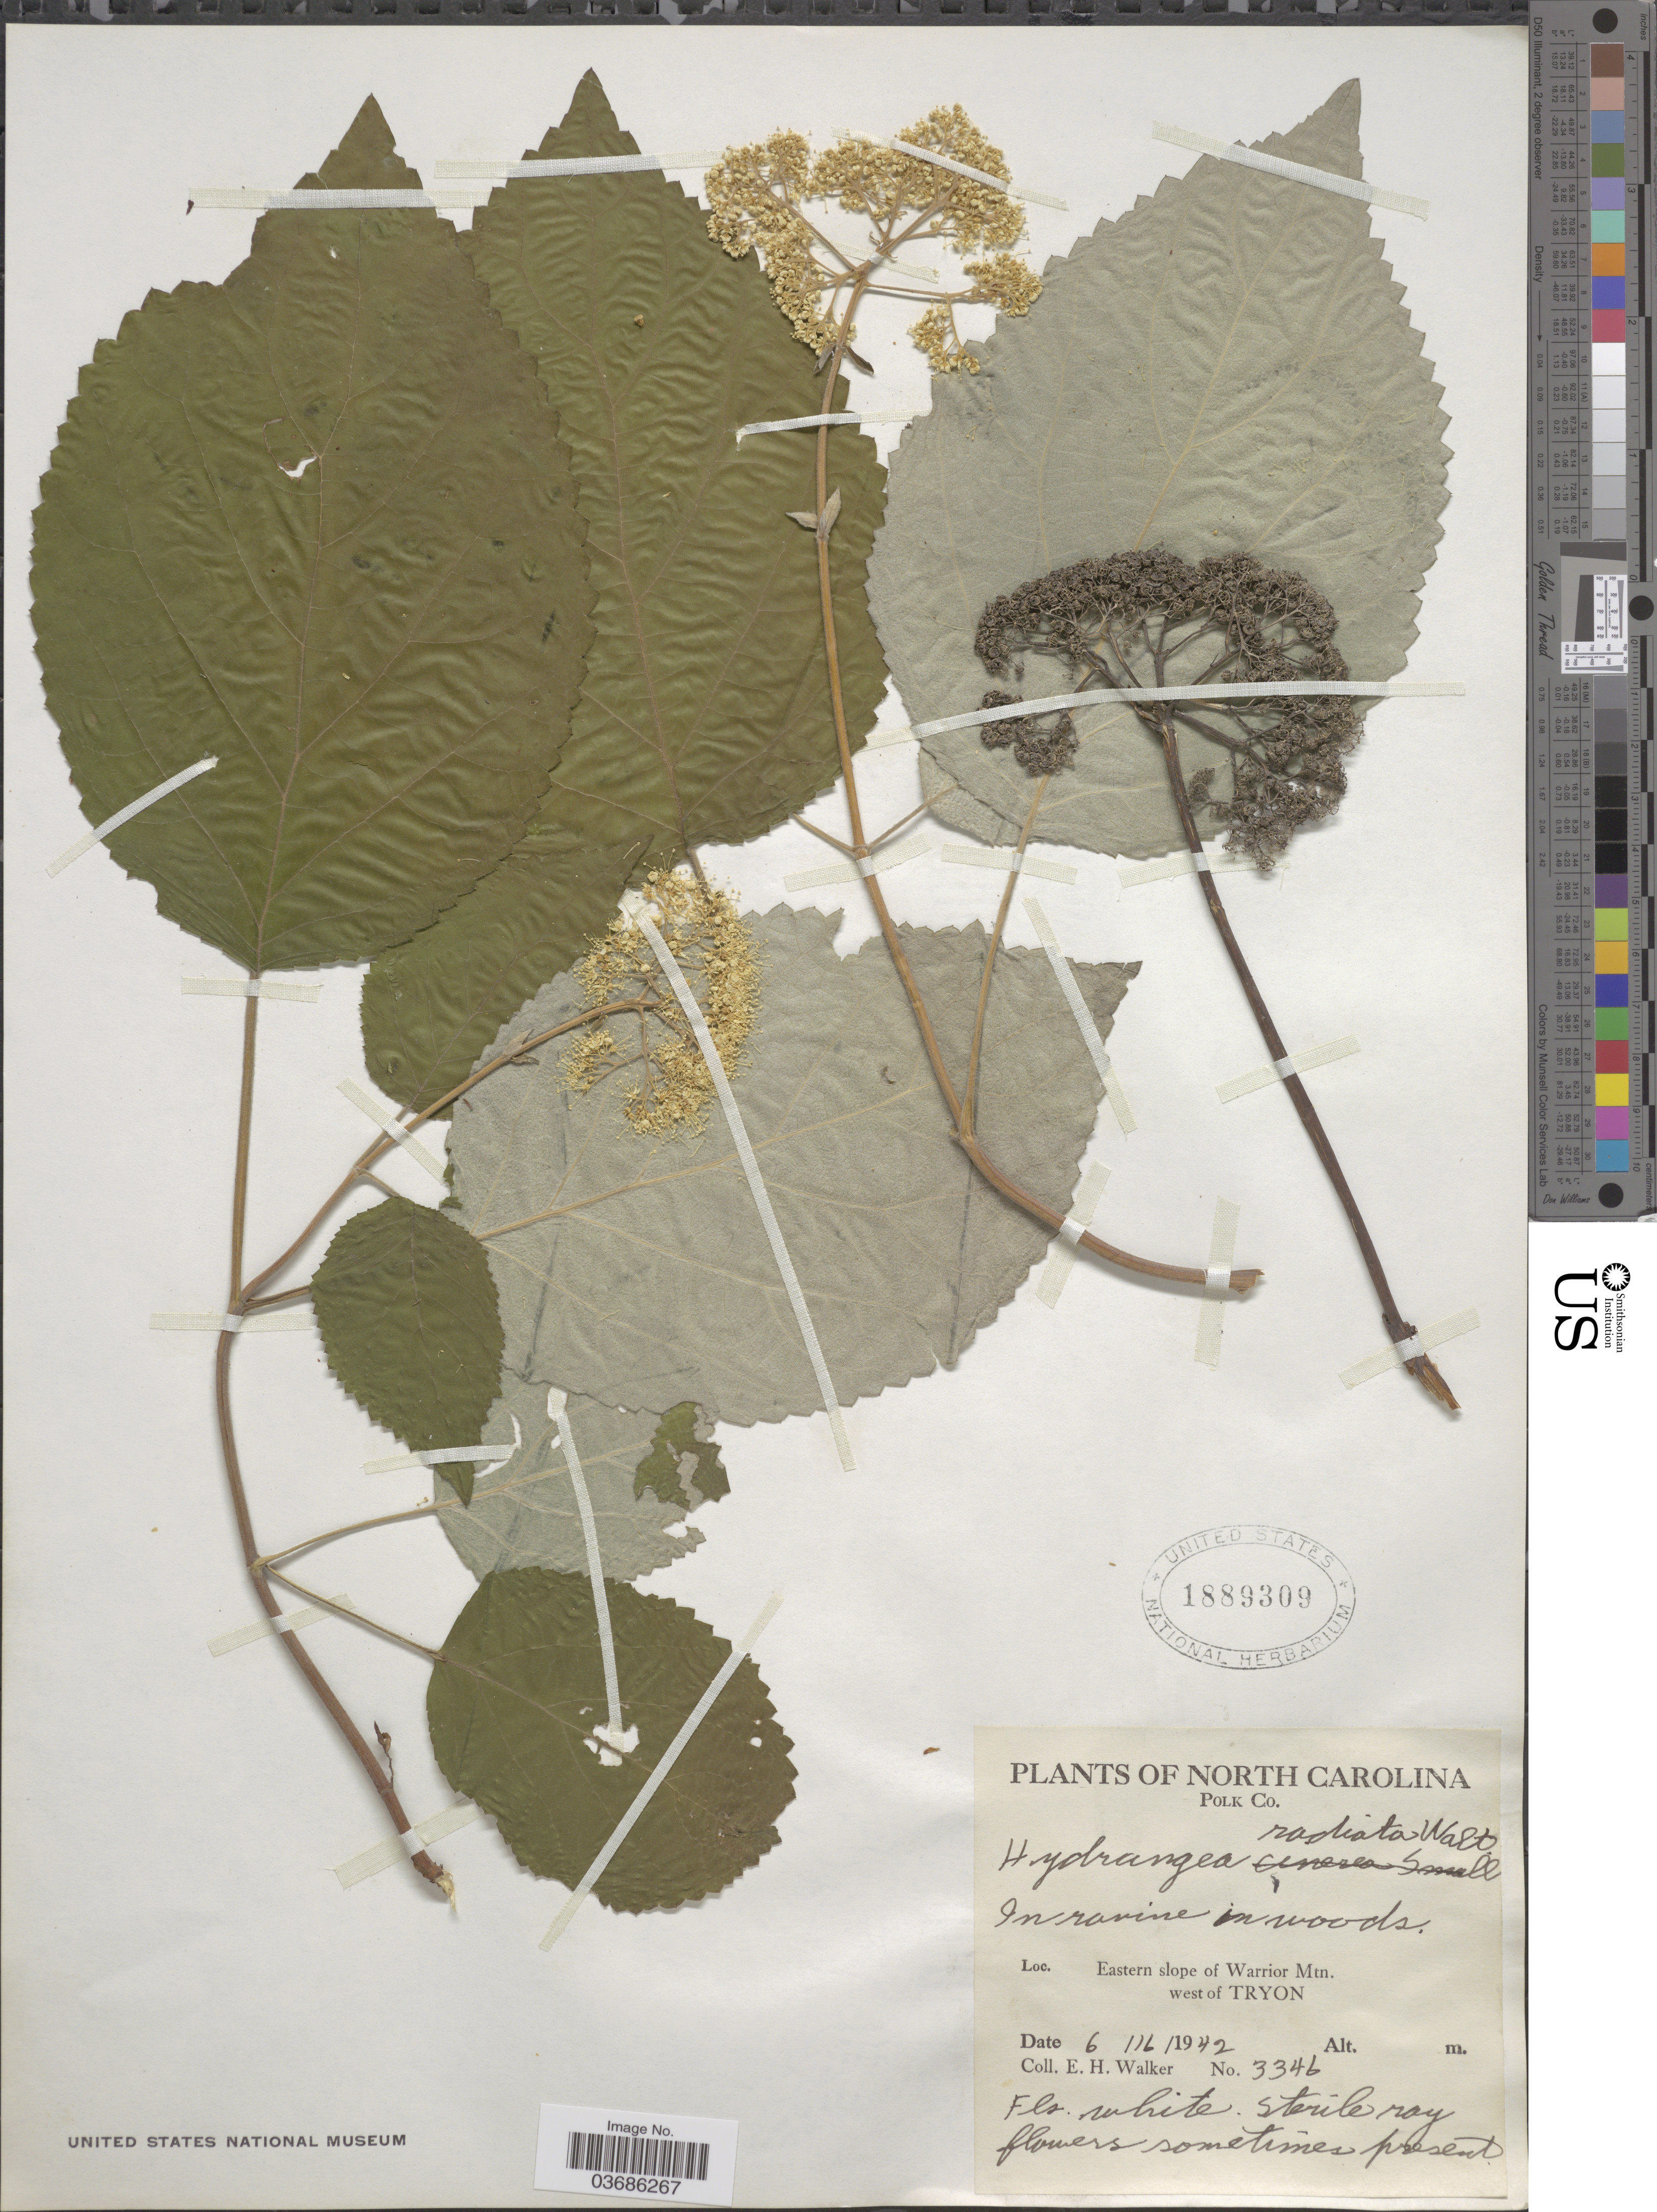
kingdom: Plantae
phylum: Tracheophyta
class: Magnoliopsida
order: Cornales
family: Hydrangeaceae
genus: Hydrangea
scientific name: Hydrangea arborescens subsp. radiata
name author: (Walter) E. M. McClint.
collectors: E. H. Walker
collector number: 3346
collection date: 1942-06-16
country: United States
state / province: North Carolina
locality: Polk Co. Eastern slope of Warrior Mtn. west of Tryon.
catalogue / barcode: US 1889309